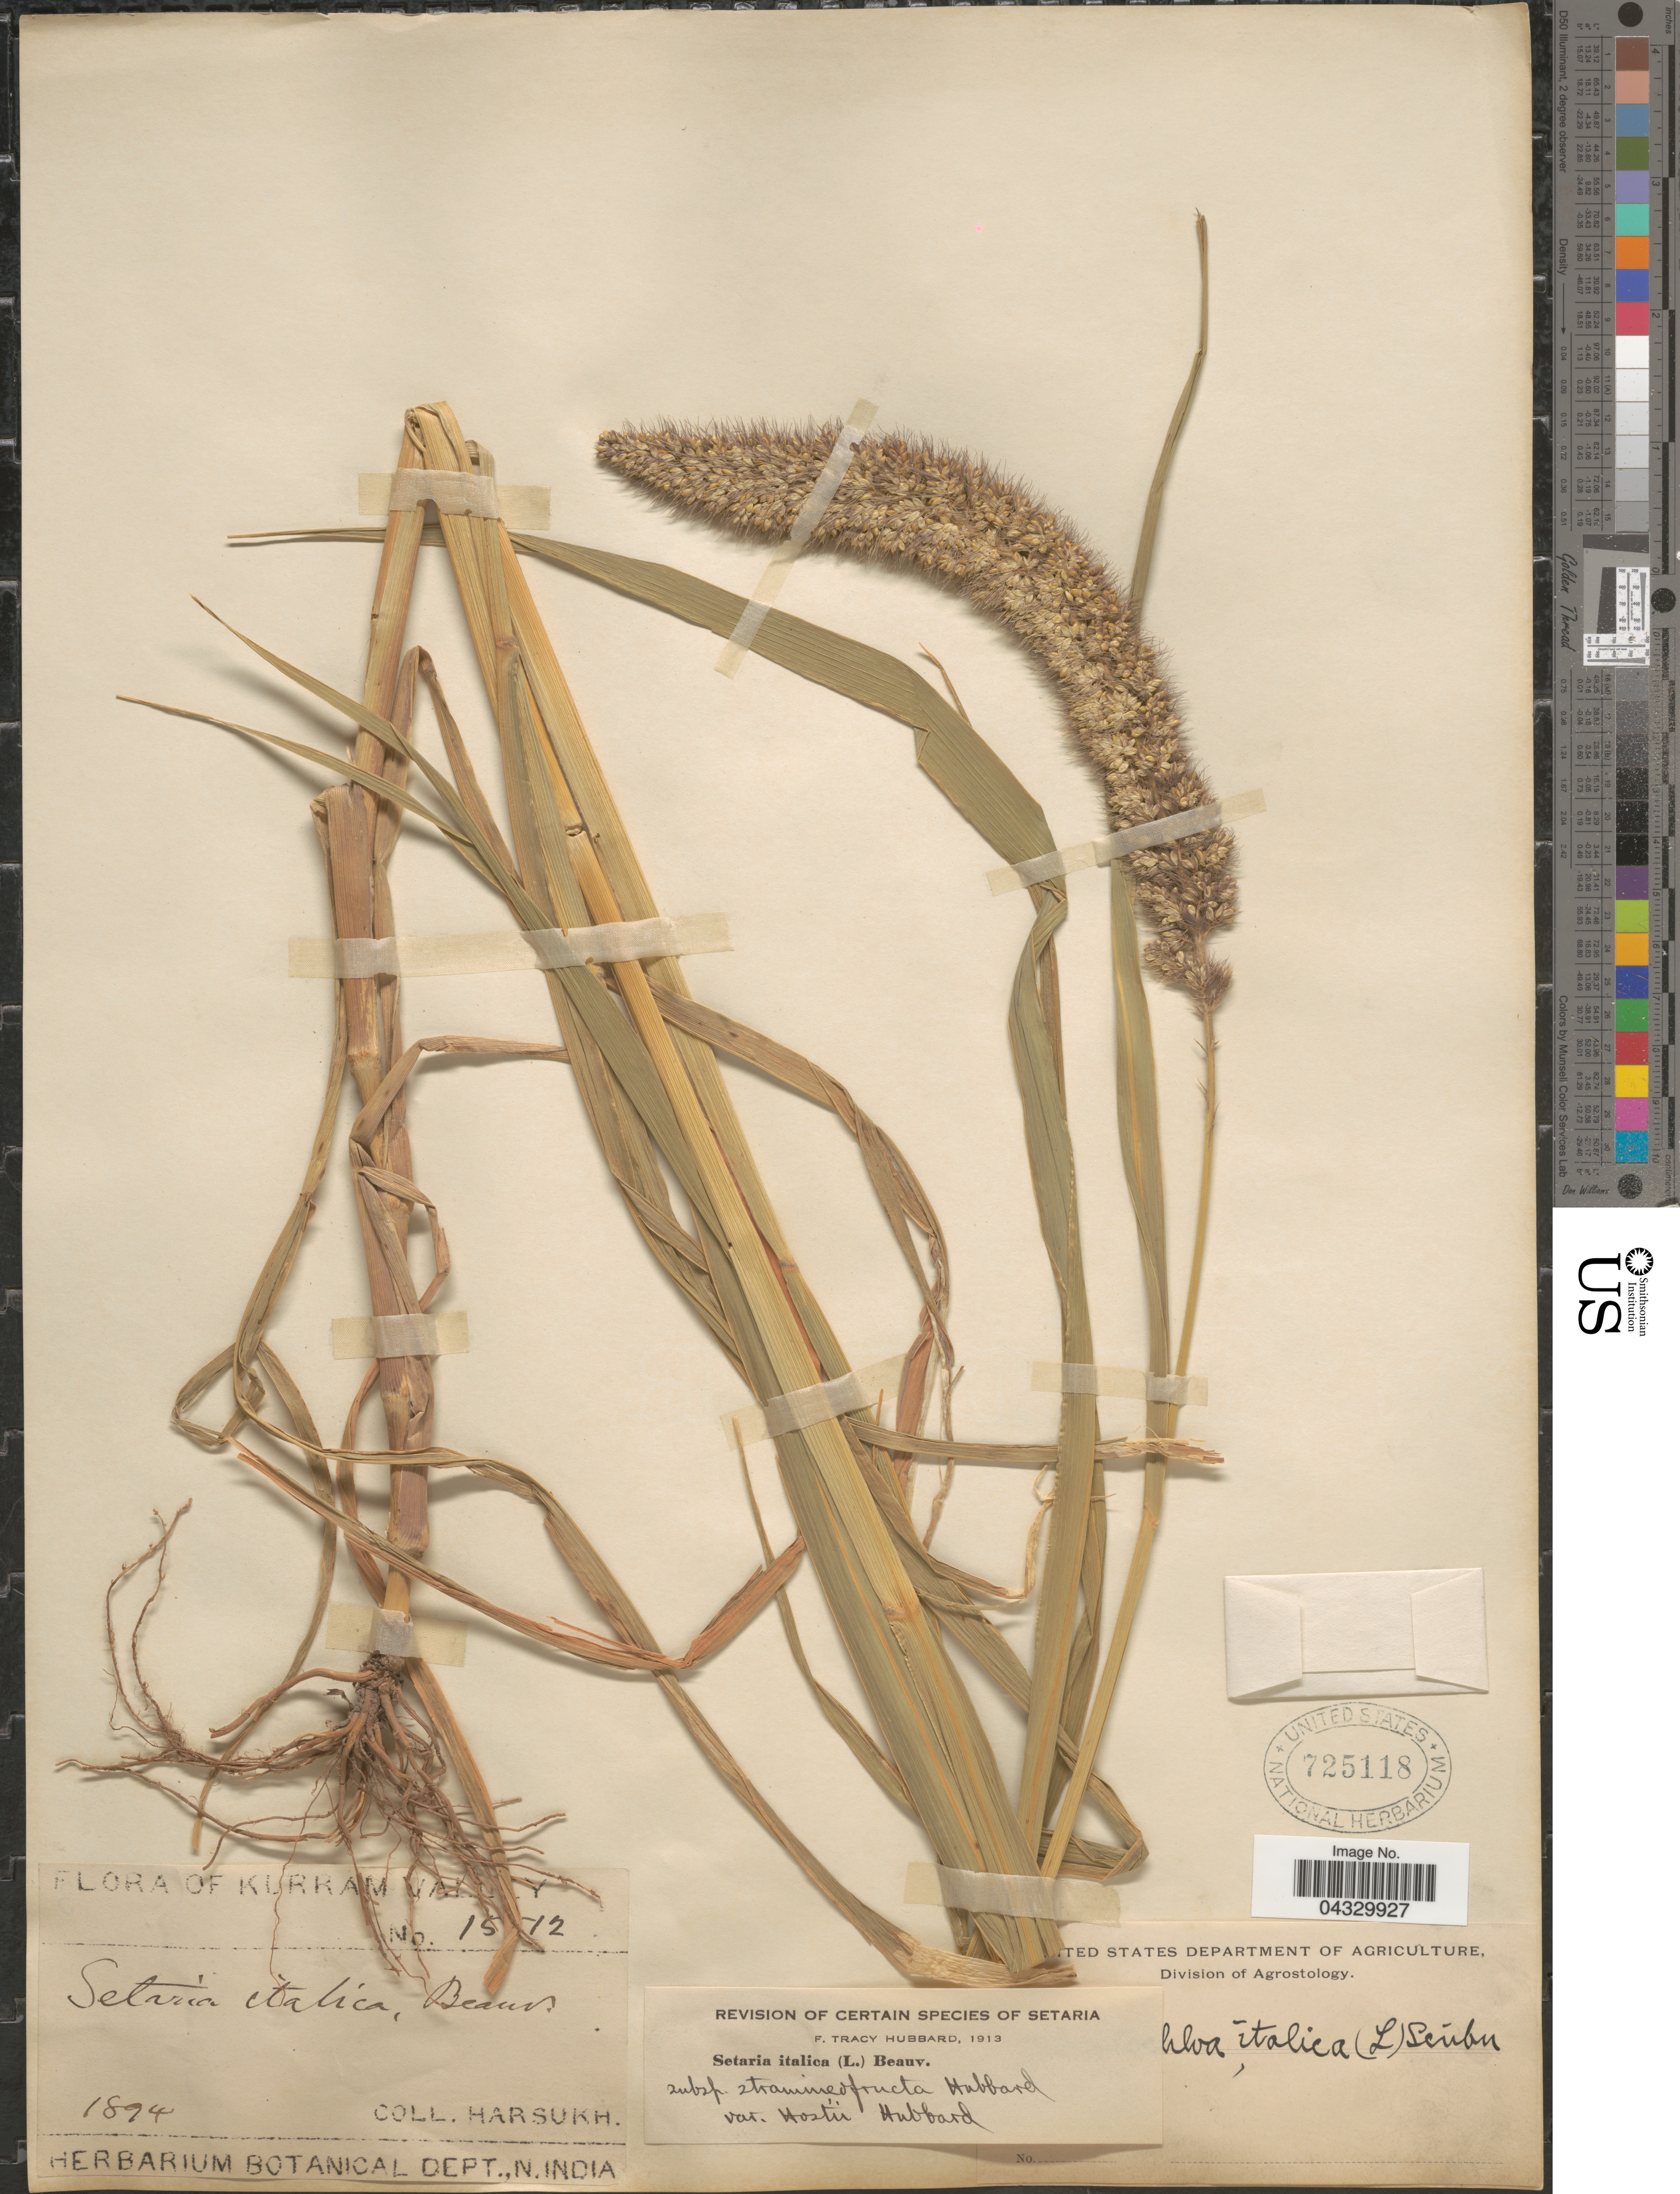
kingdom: Plantae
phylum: Tracheophyta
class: Liliopsida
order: Poales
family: Poaceae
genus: Setaria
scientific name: Setaria italica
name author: (L.) P. Beauv.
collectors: -. Harsukh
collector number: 15!12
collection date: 1894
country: India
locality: Kurkam Va [illegible text]y.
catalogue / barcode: US 725118